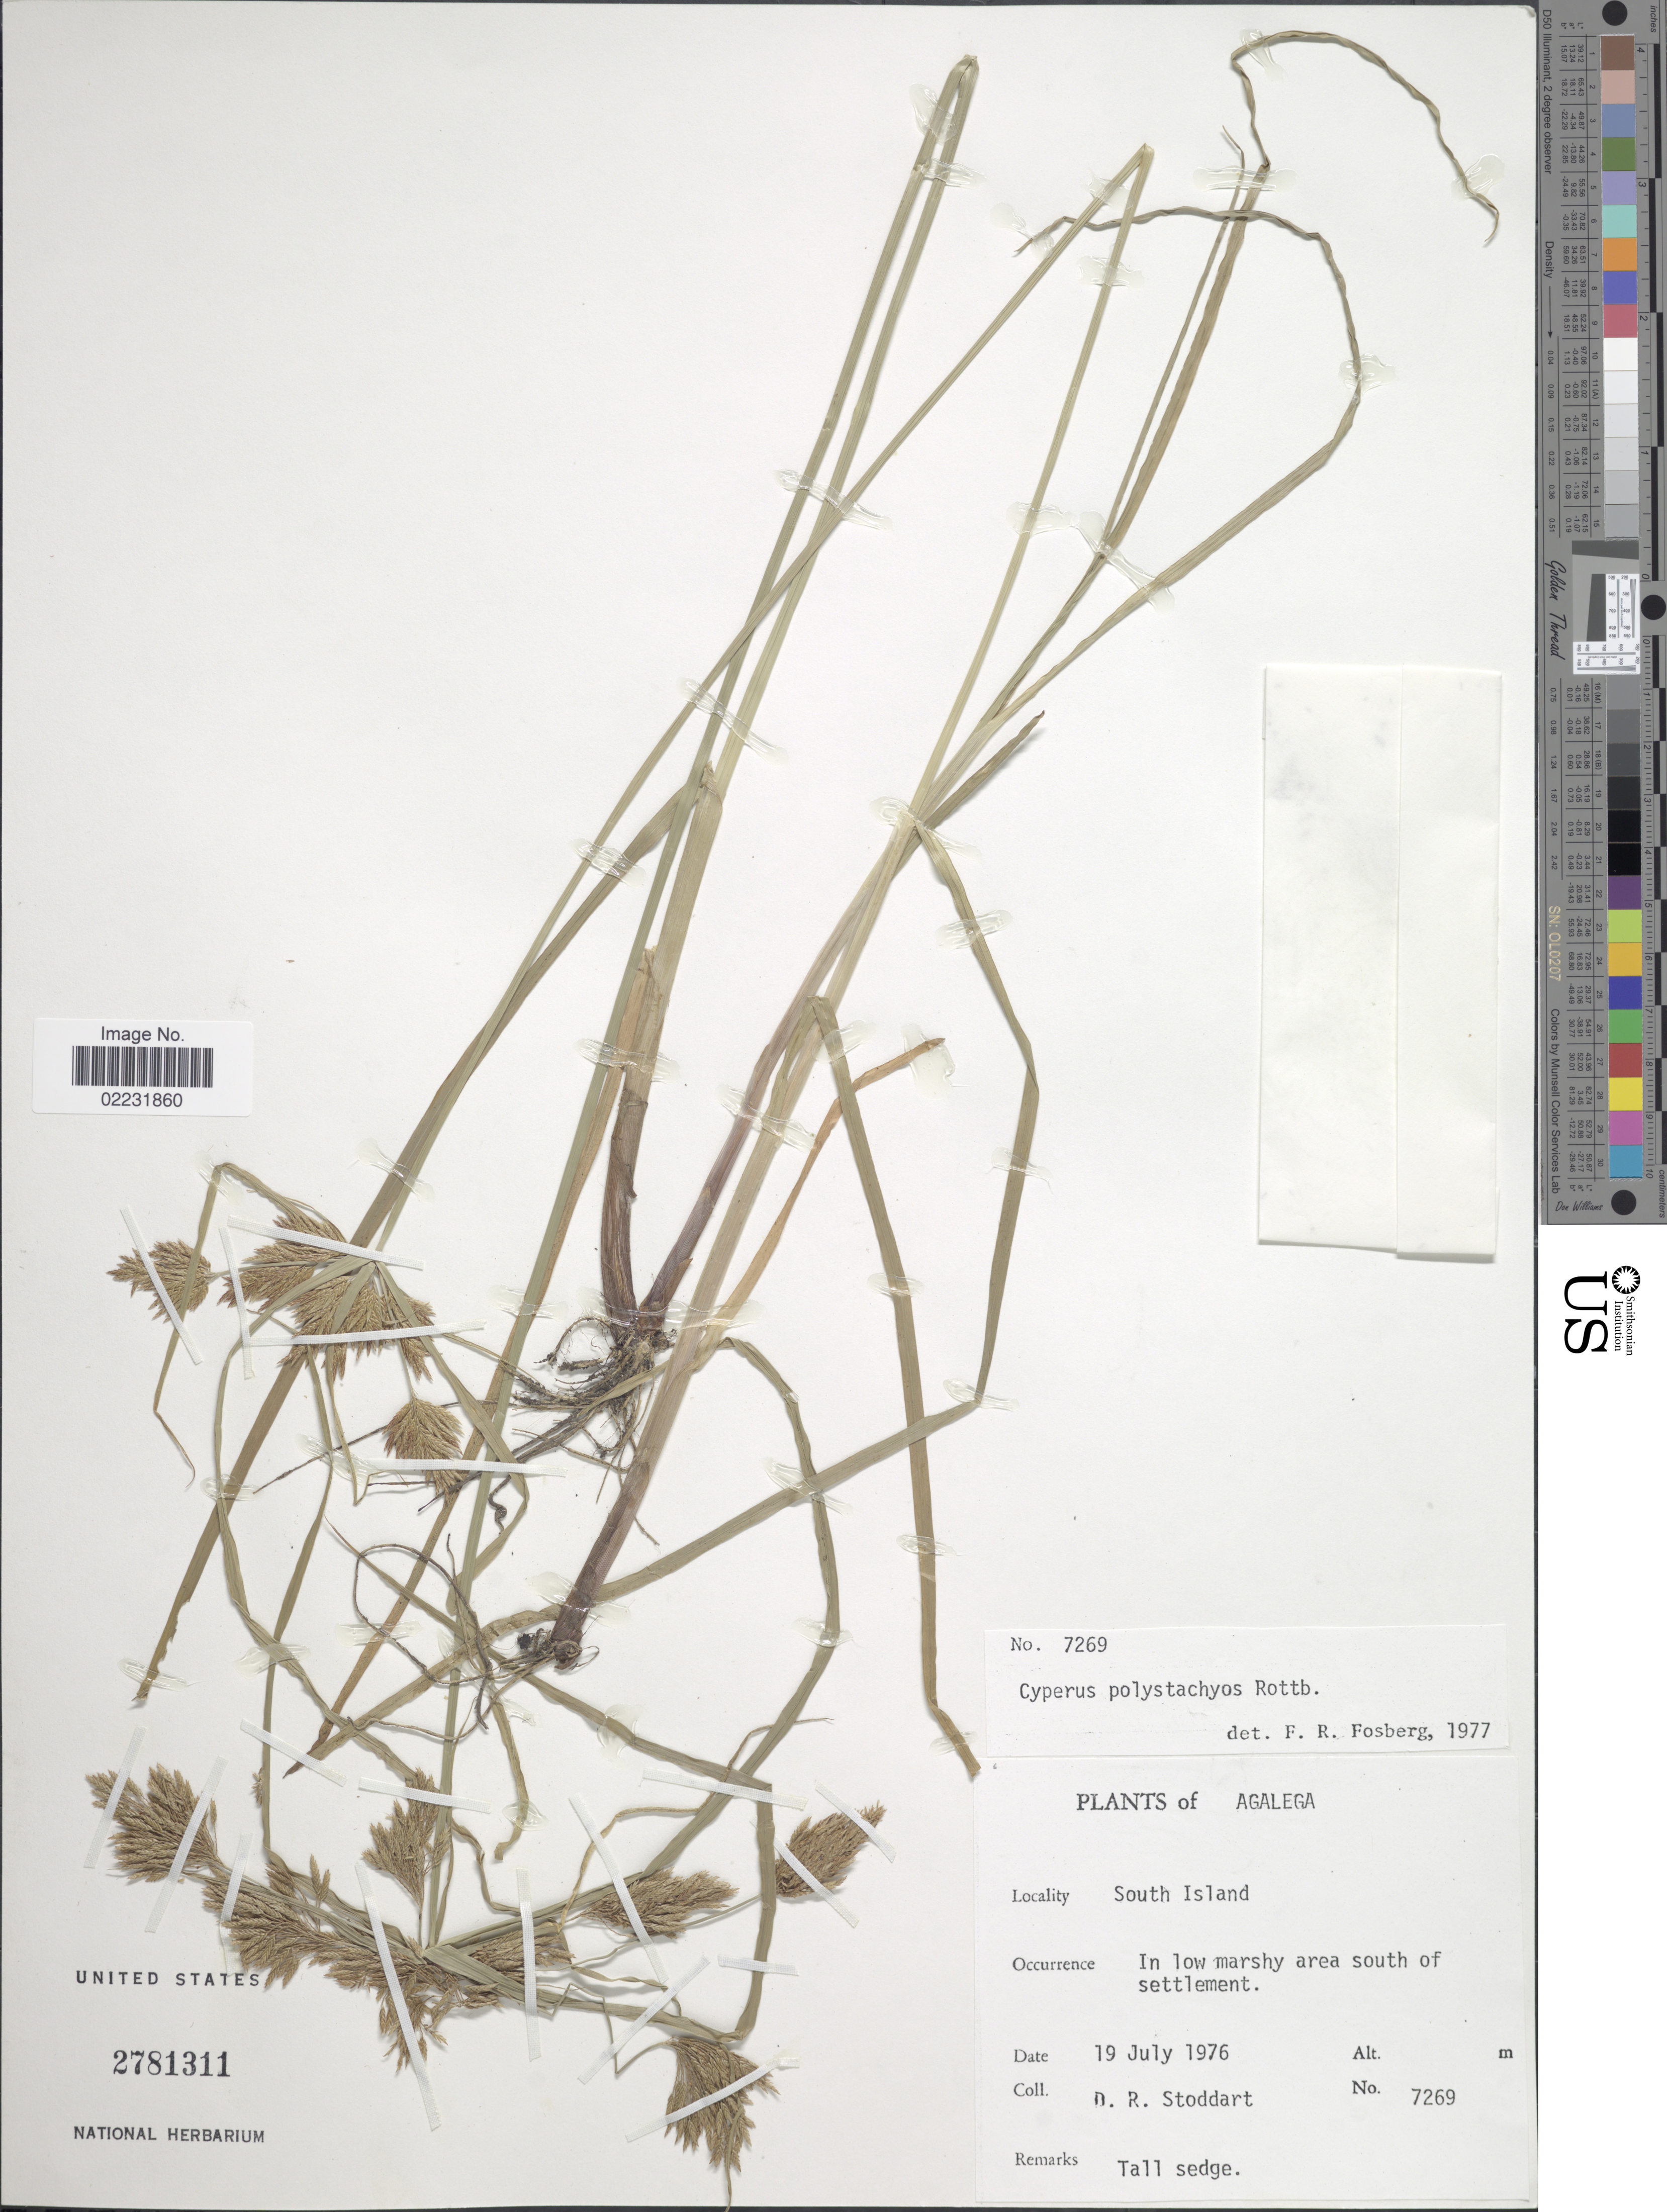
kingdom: Plantae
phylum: Tracheophyta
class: Liliopsida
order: Poales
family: Cyperaceae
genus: Cyperus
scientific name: Cyperus polystachyos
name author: Rottb.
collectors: D. R. Stoddart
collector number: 7269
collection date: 1976-07-19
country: Mauritius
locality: Agalega, South Island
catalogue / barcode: US 2781311